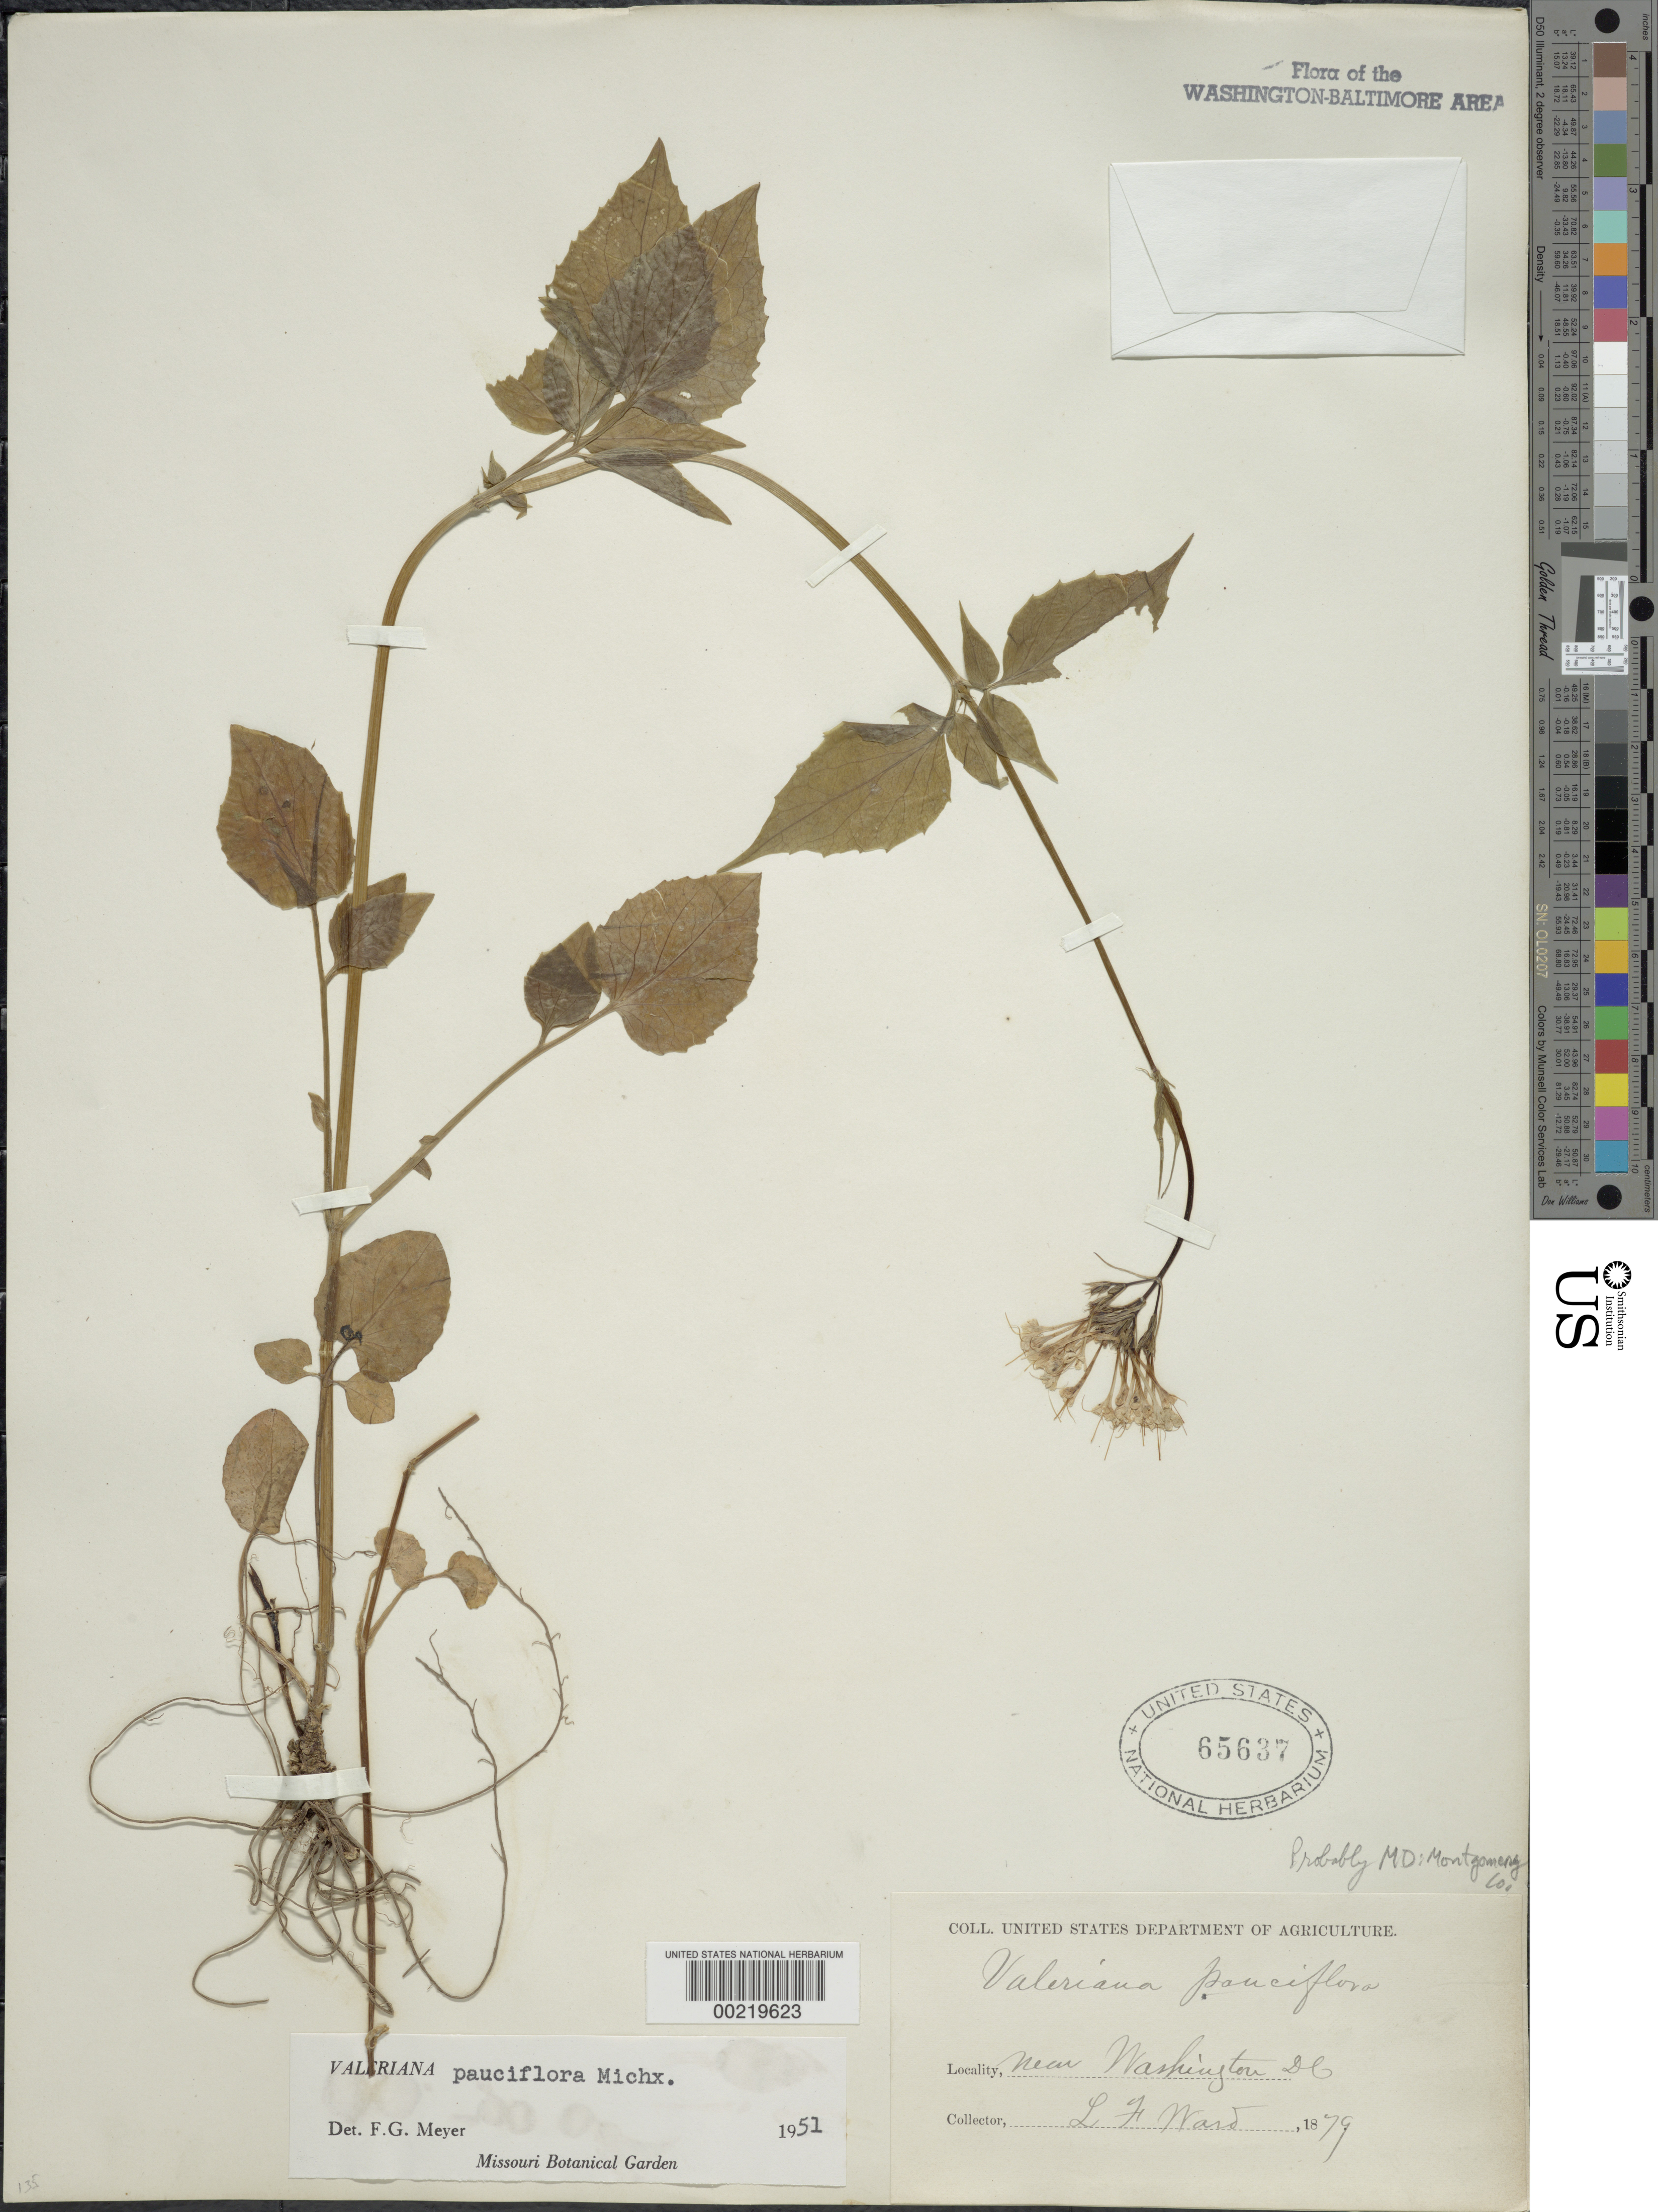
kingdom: Plantae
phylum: Tracheophyta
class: Magnoliopsida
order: Dipsacales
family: Caprifoliaceae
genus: Valeriana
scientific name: Valeriana pauciflora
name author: Michx.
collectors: L. F. Ward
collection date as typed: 1879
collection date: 1879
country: United States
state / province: District of Columbia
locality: Vicinity of Washington, DC.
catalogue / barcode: US 65637